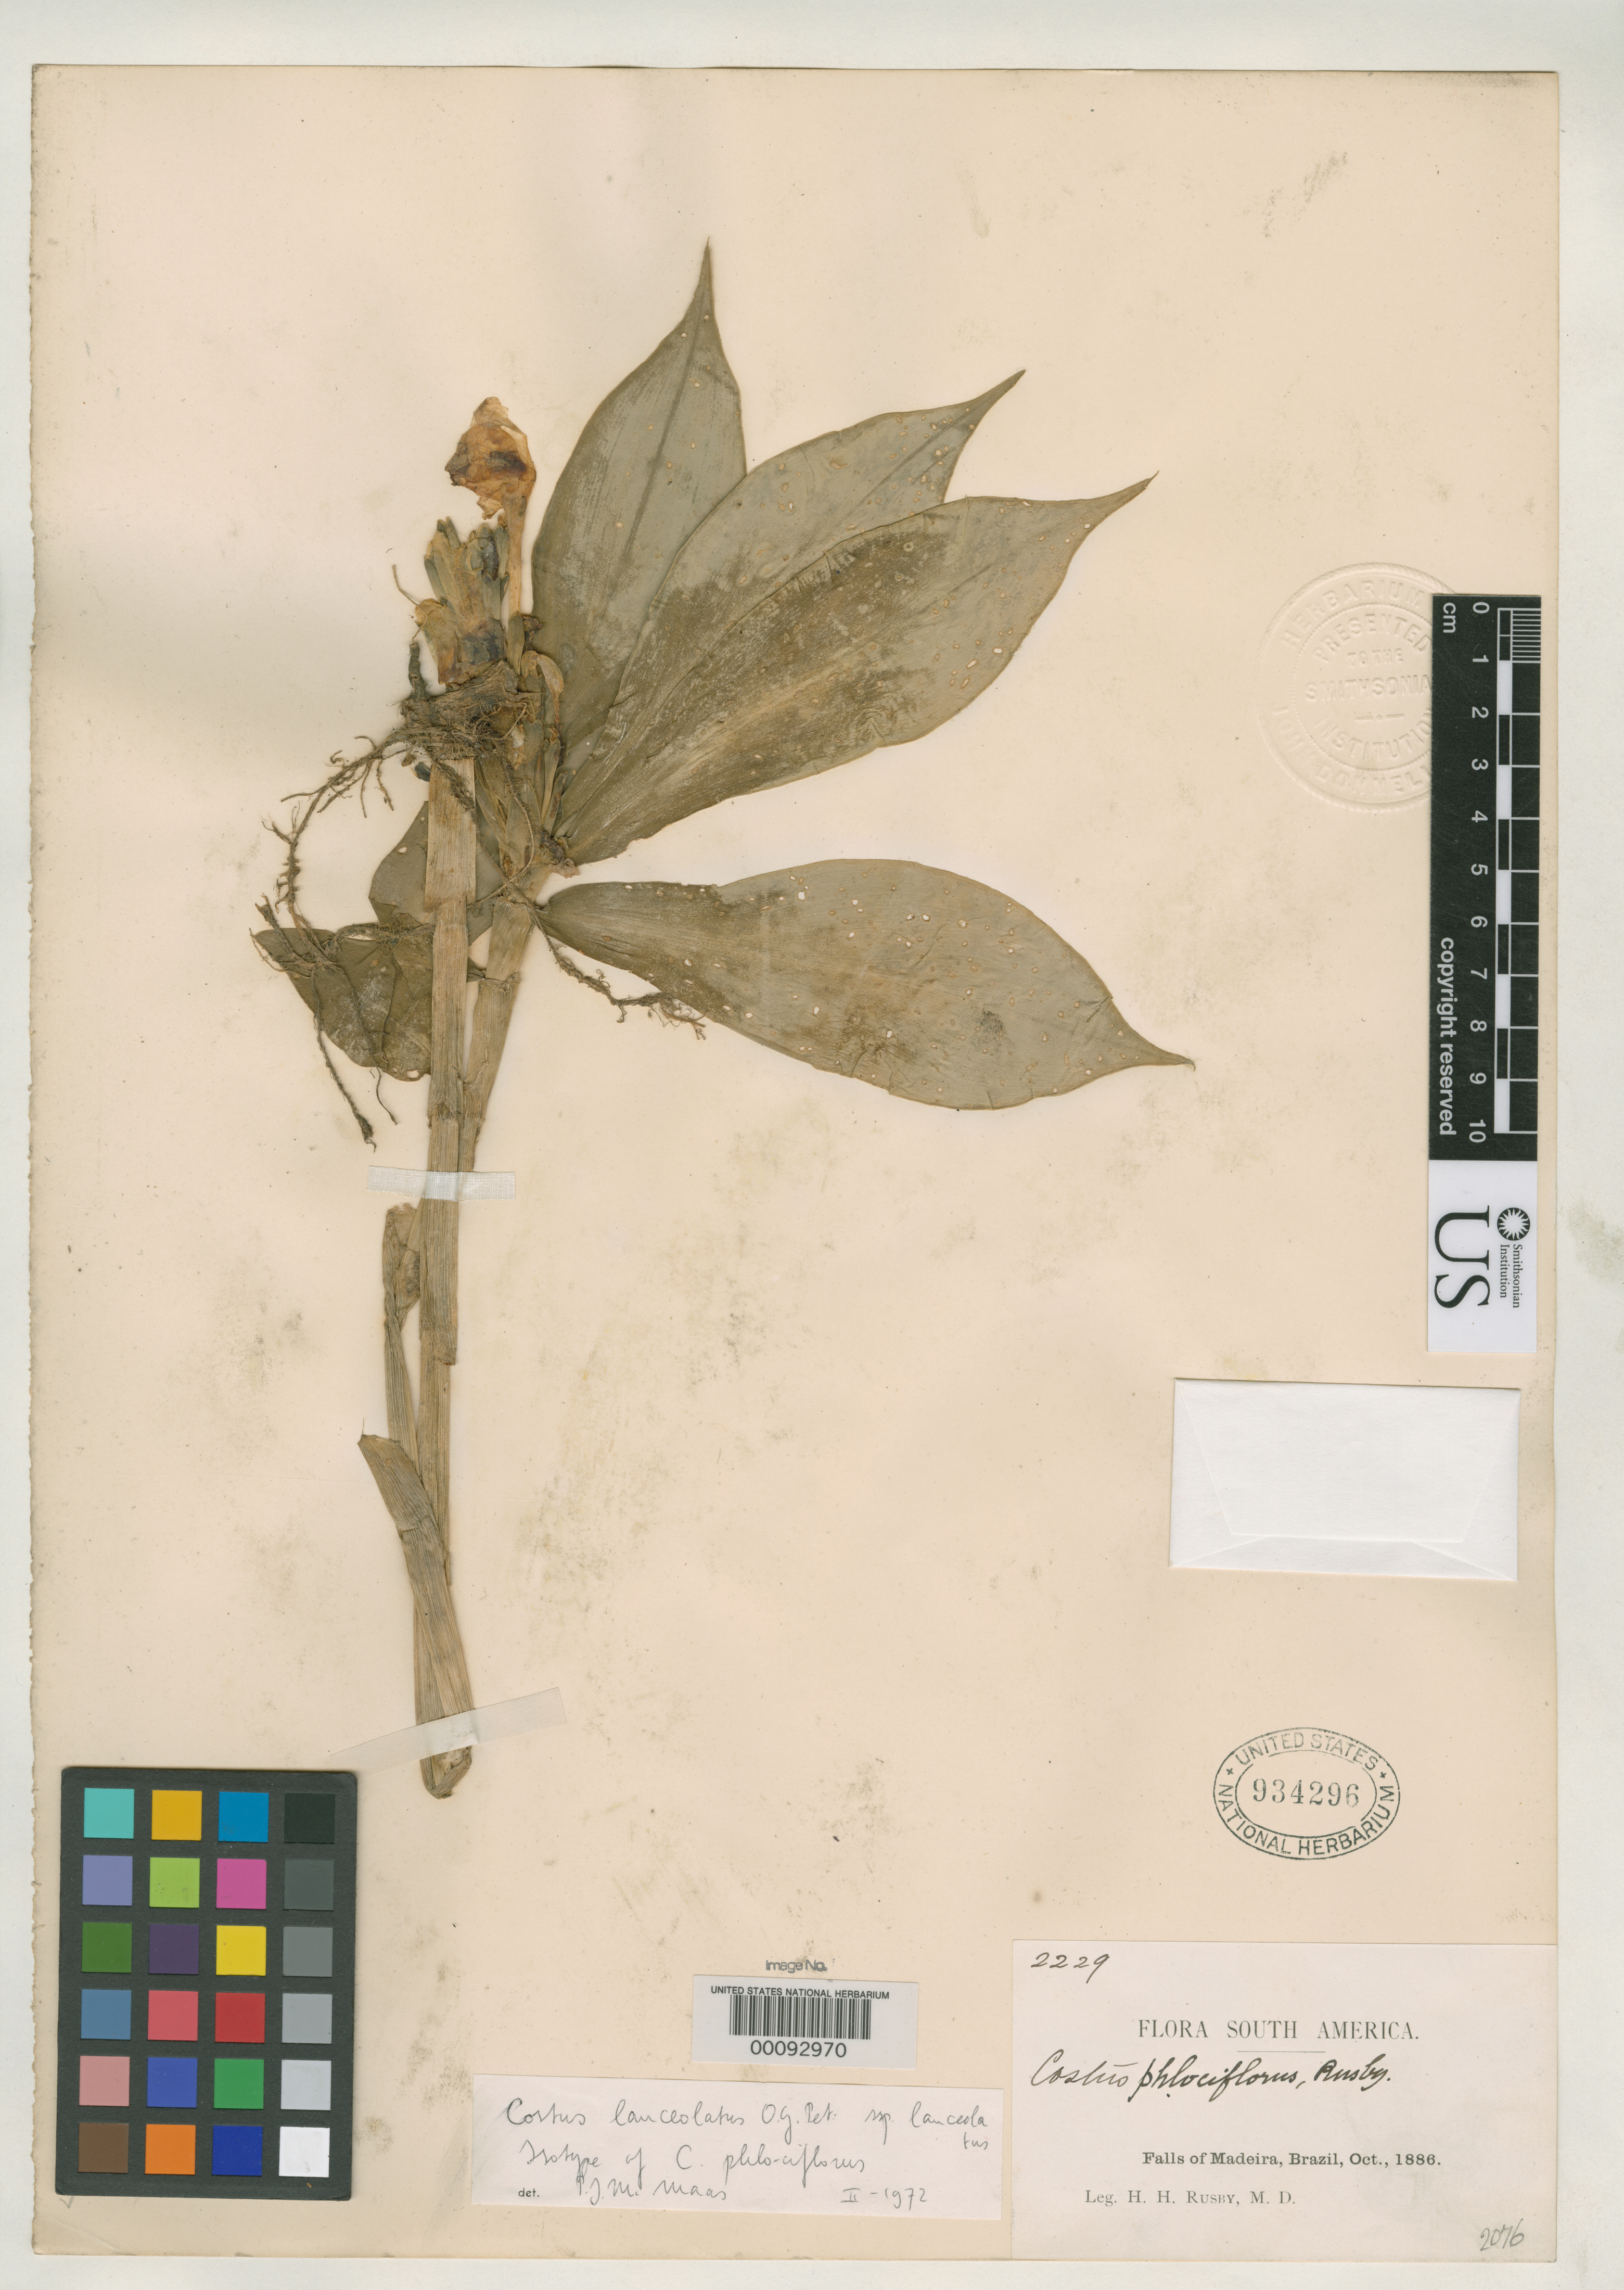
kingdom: Plantae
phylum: Tracheophyta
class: Liliopsida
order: Zingiberales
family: Costaceae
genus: Costus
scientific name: Costus phlociflorus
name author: Rusby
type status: Isotype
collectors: H. H. Rusby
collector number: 2229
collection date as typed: Oct 1886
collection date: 1886-10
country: Brazil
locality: Falls of Madeira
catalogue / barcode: US 934296